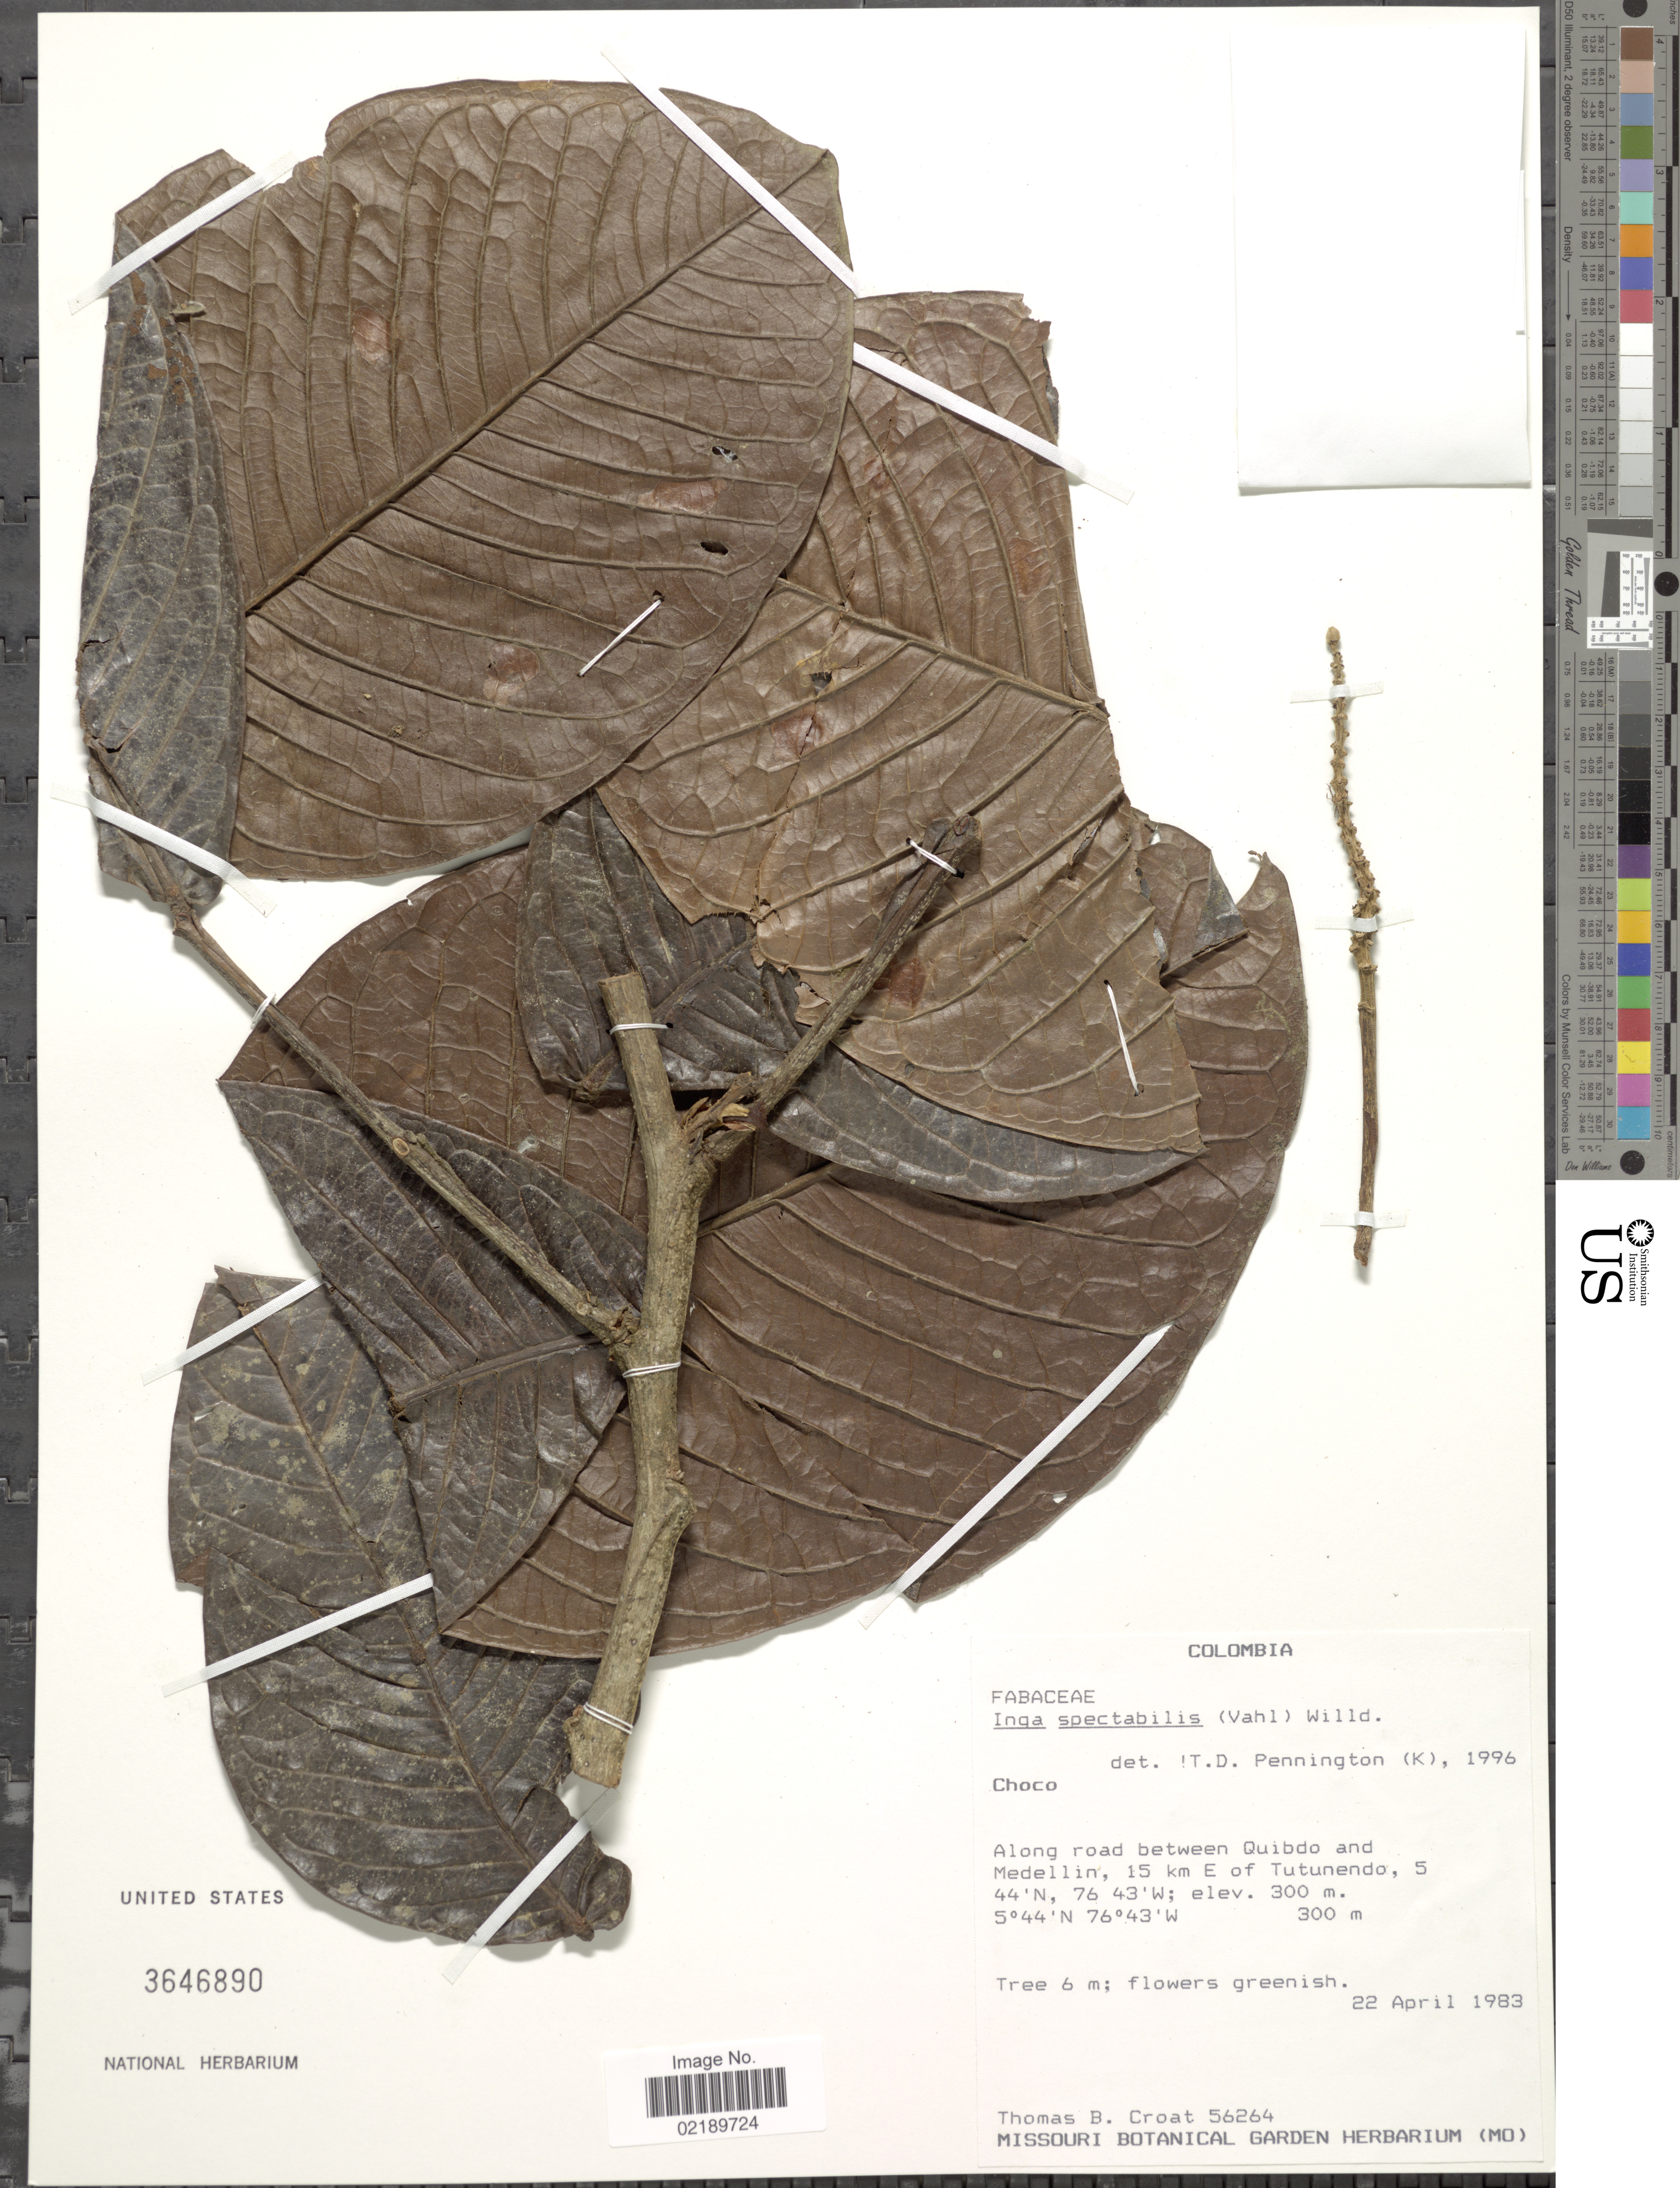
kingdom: Plantae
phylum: Tracheophyta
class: Magnoliopsida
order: Fabales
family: Fabaceae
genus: Inga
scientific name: Inga spectabilis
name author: (Vahl) Willd.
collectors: T. B. Croat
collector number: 56264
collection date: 1983-04-22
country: Colombia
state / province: Chocó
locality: Choco. Along road between Quibdo and Medellin, 15 km E of Tutunendo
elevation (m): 300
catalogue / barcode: US 3646890